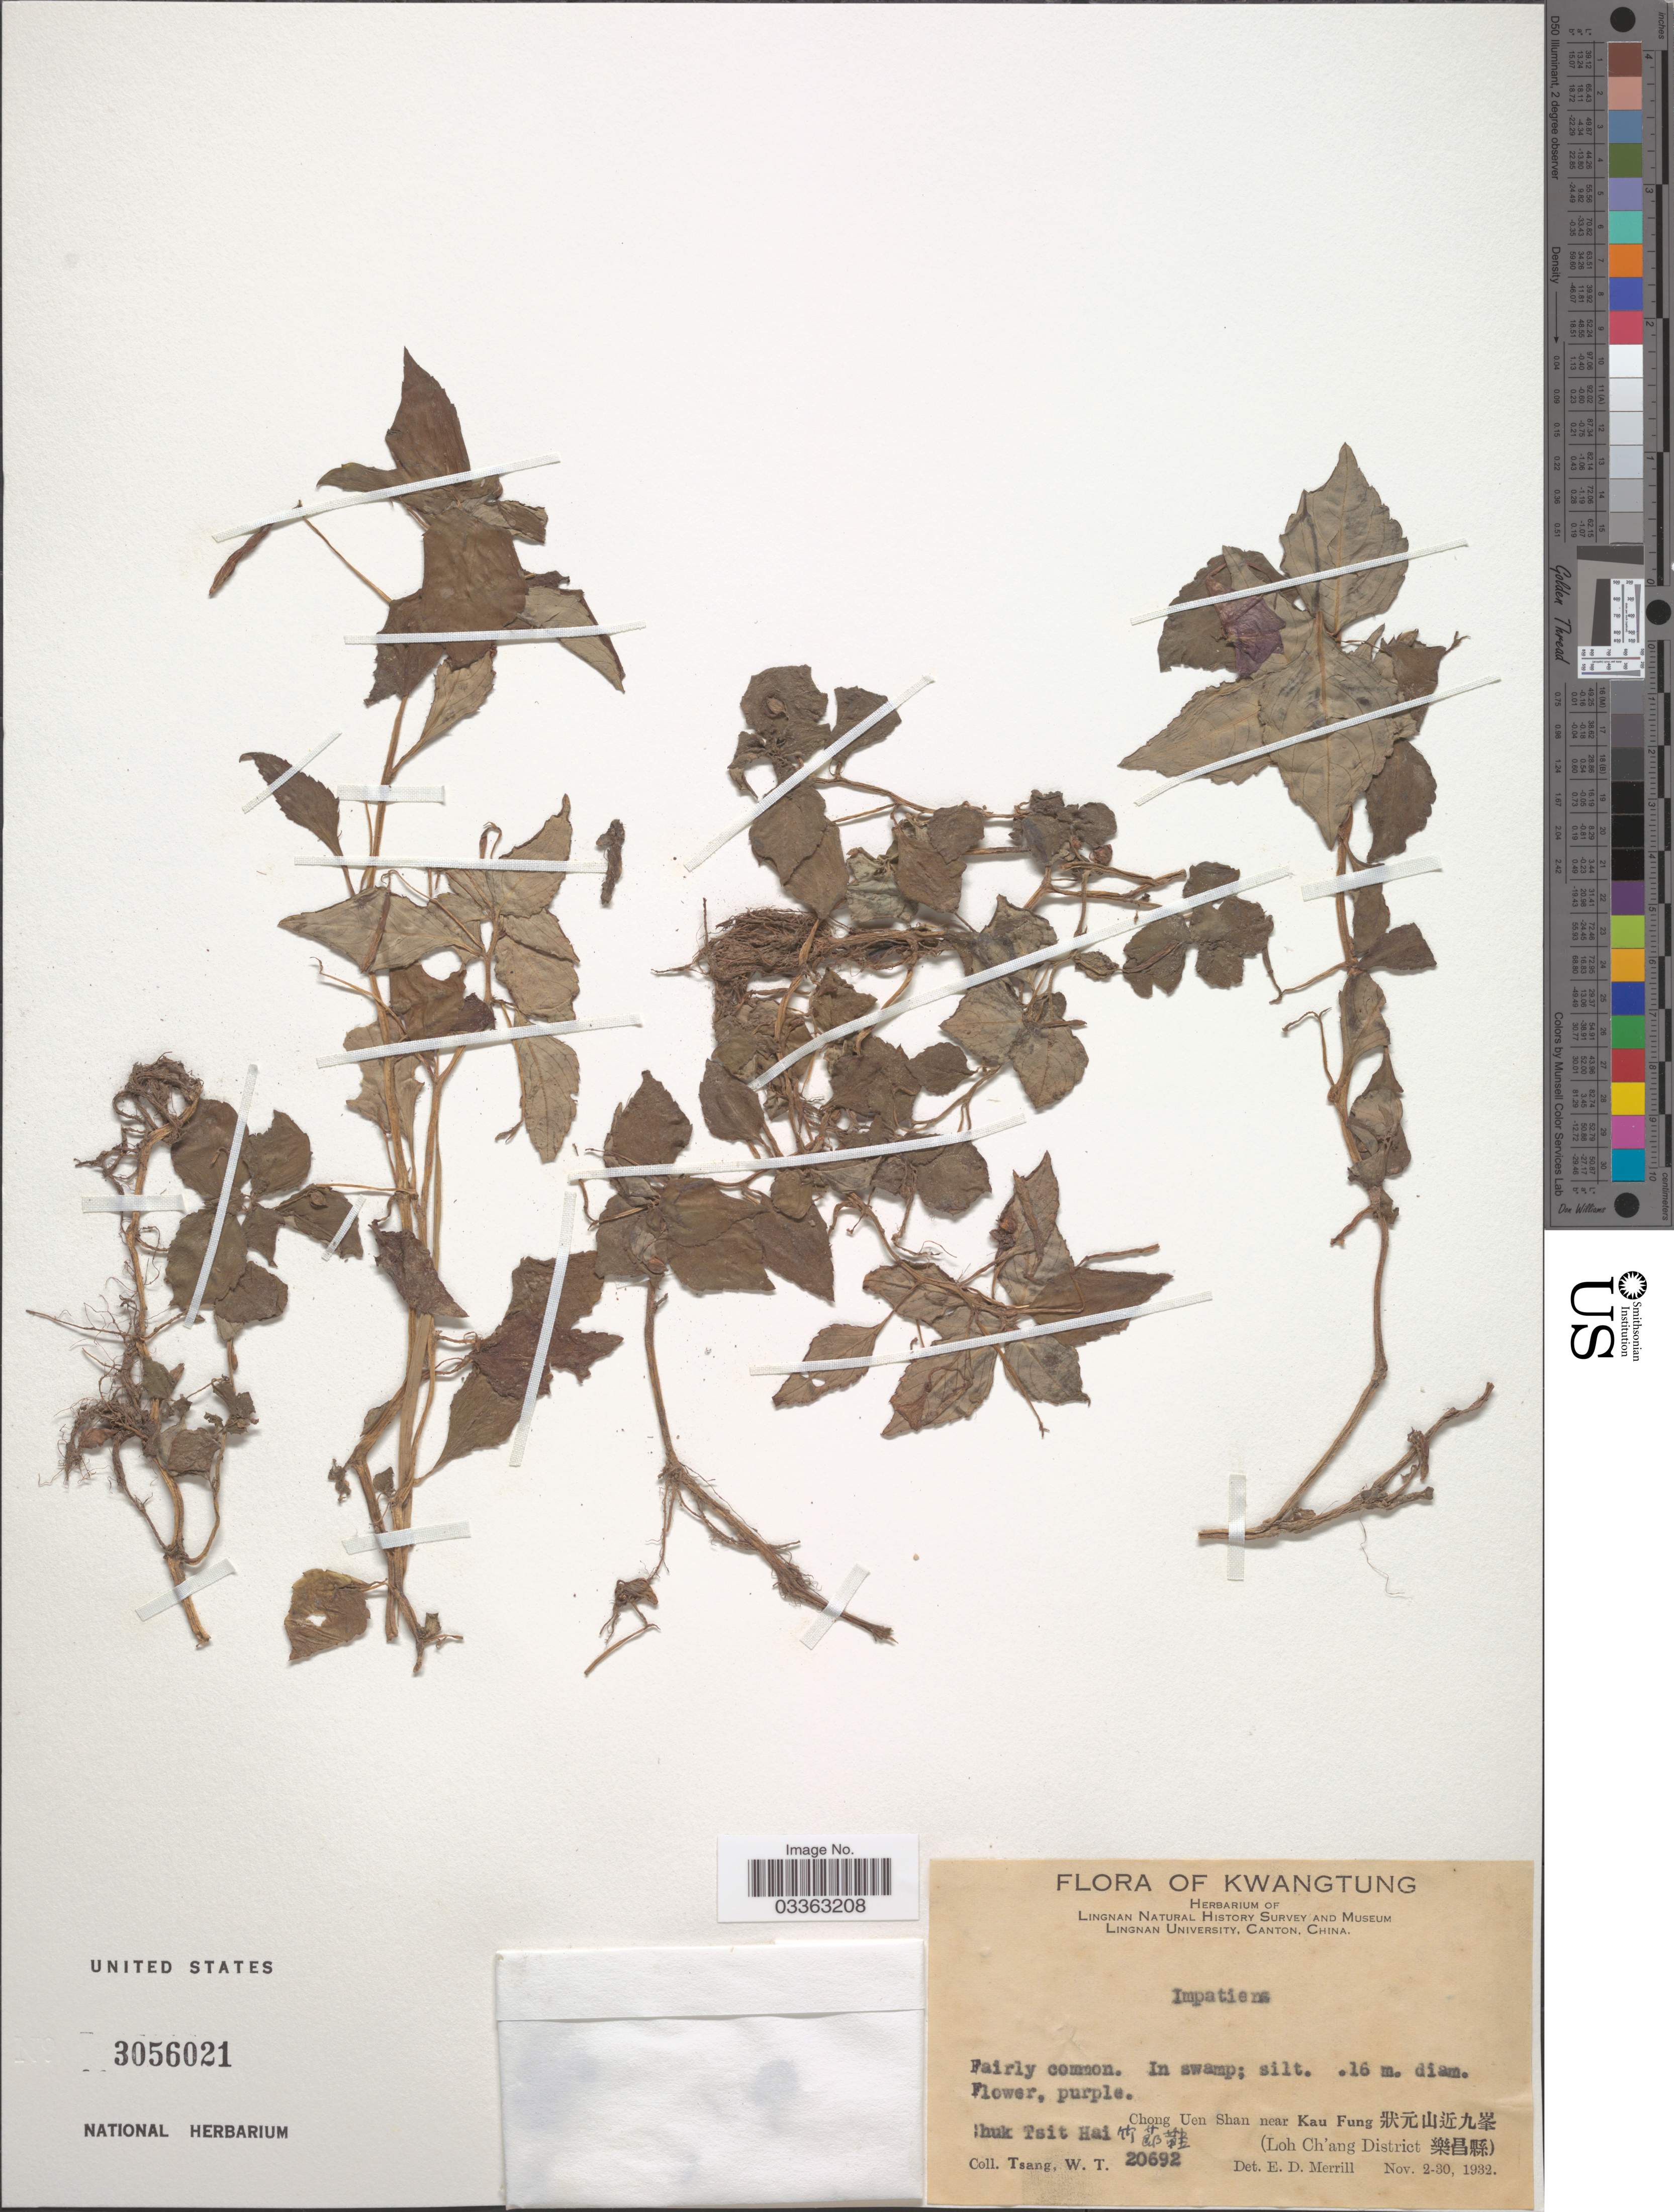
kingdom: Plantae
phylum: Tracheophyta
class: Magnoliopsida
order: Ericales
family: Balsaminaceae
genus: Impatiens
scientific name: Impatiens sp.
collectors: W. T. Tsang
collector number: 20692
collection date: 1932-11-02/1932-11-30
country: China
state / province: Guangdong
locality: Kwangtung. Thuk Tsit Hai X. [unsure placement] Chong uen Shan near Kau Fung X. (Loh Ch'ang District X).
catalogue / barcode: US 3056021